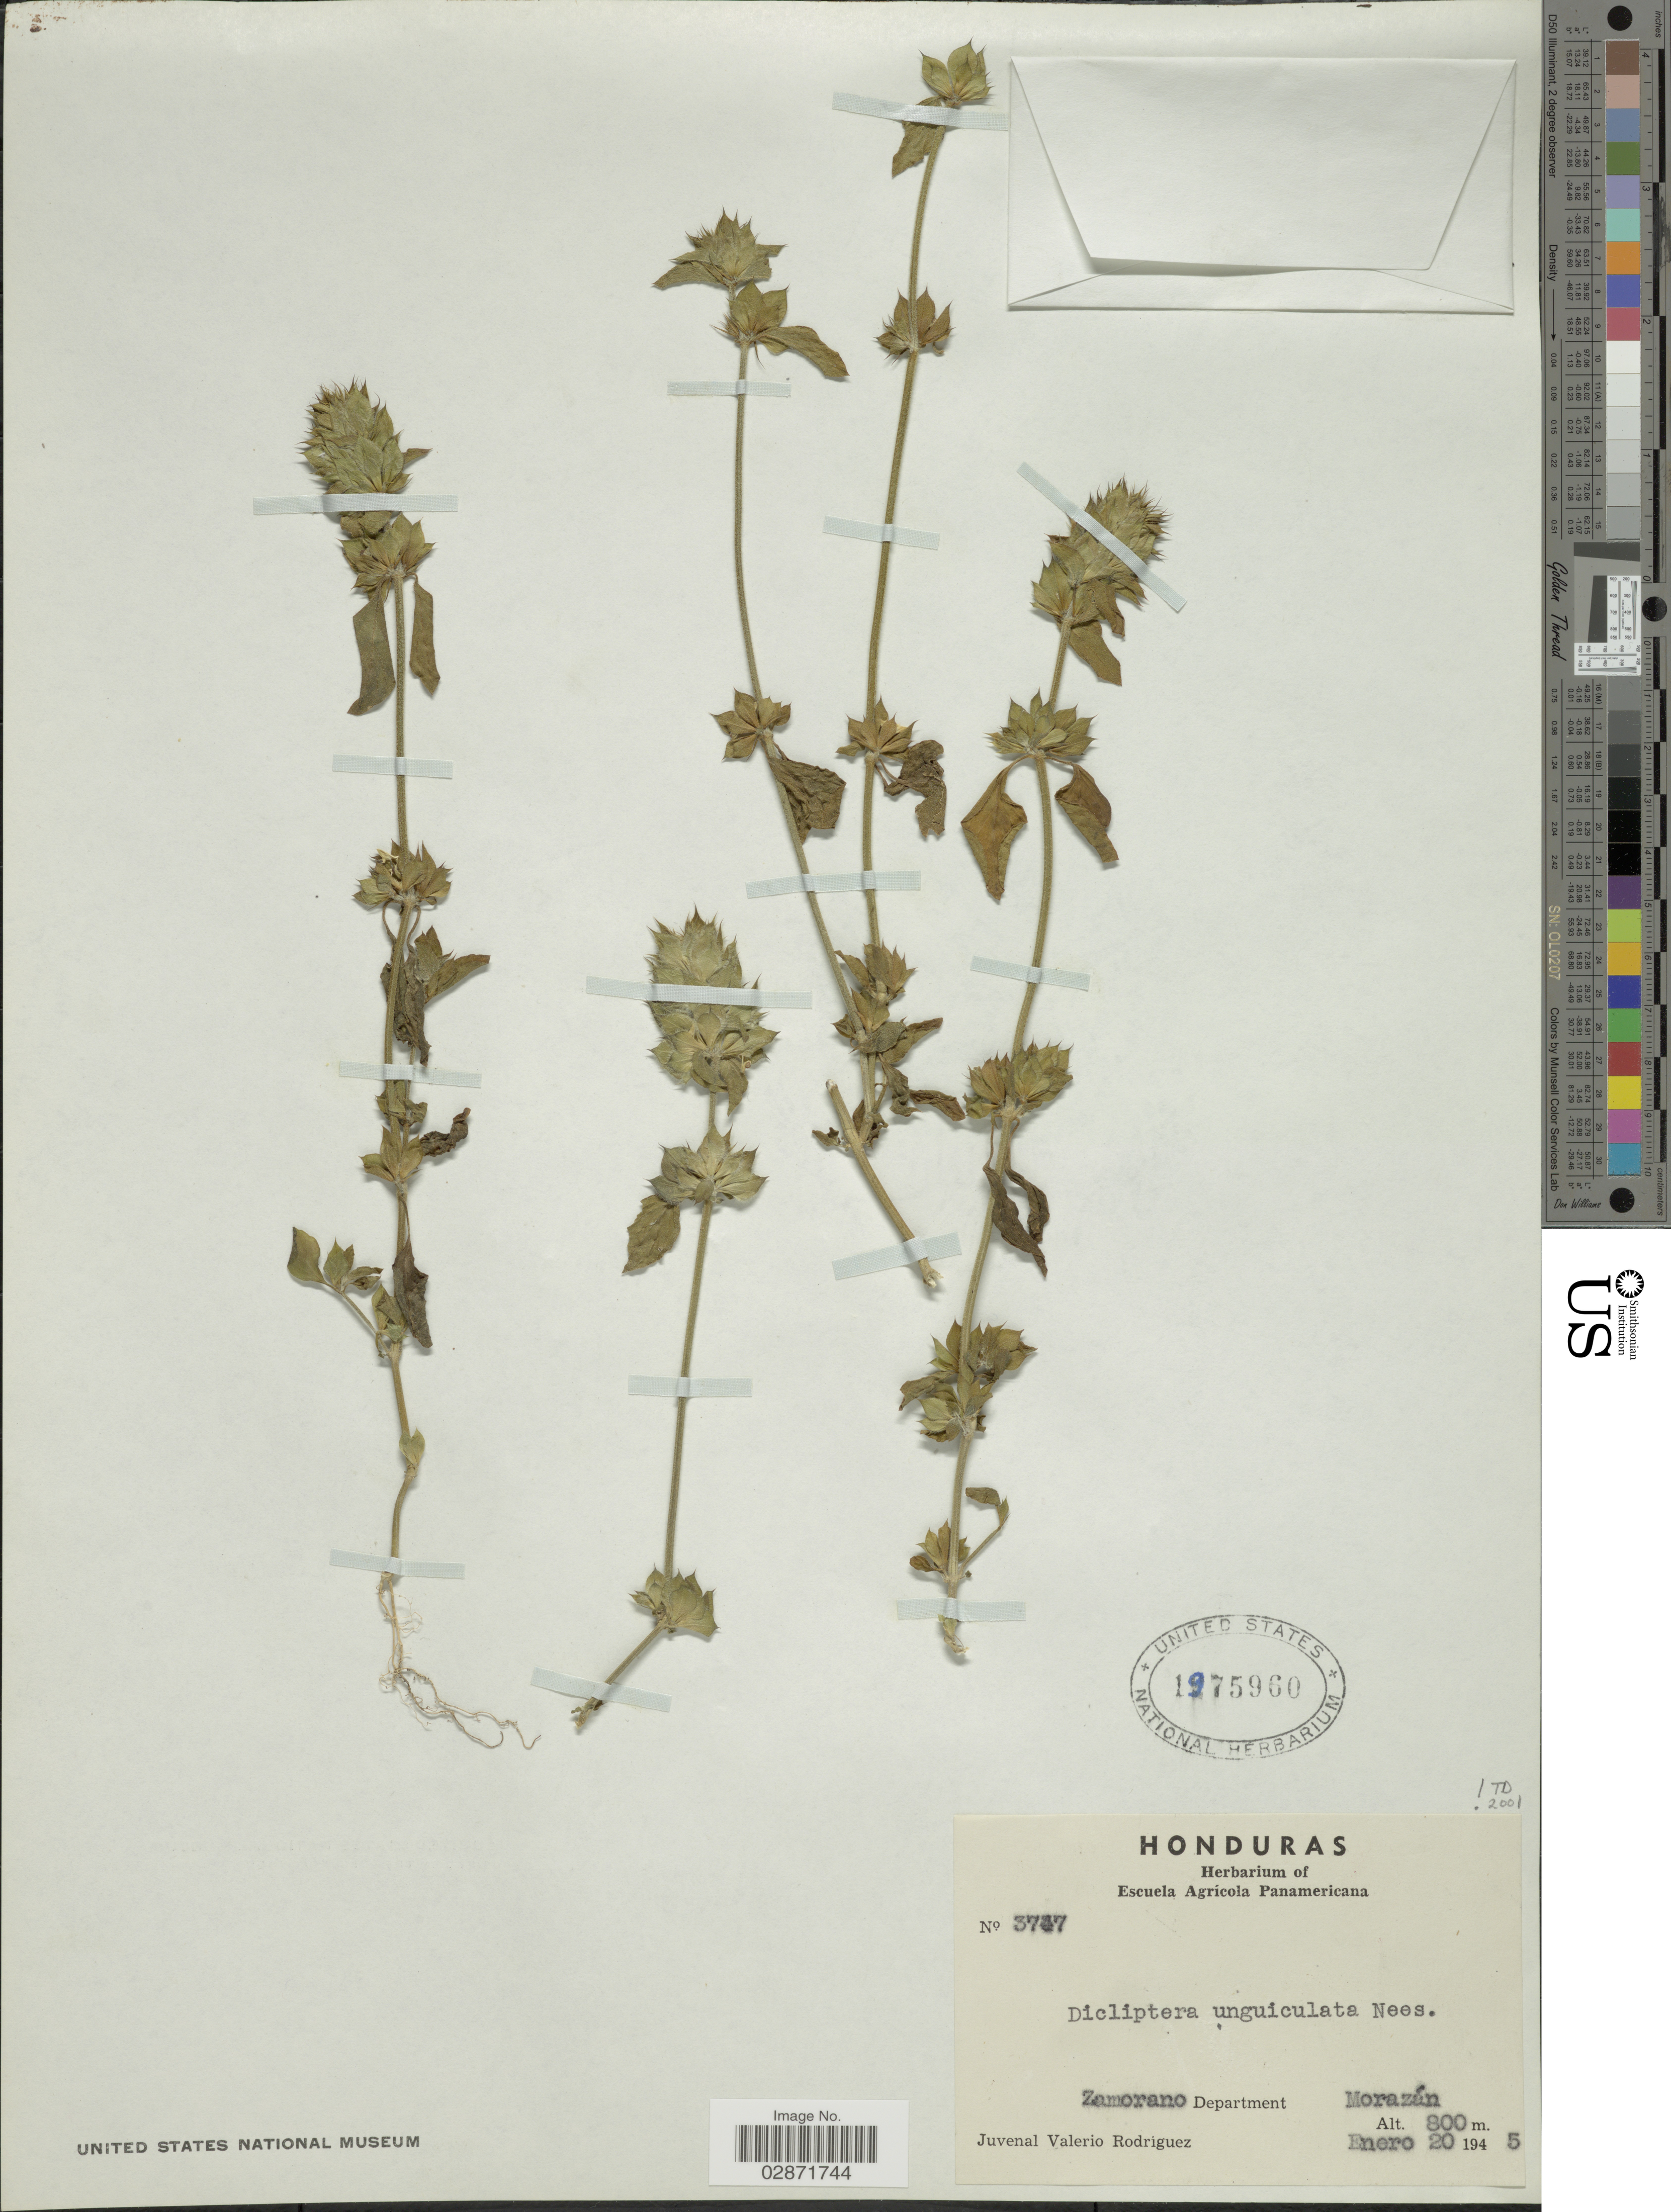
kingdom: Plantae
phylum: Tracheophyta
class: Magnoliopsida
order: Lamiales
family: Acanthaceae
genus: Dicliptera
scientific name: Dicliptera unguiculata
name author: Nees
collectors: J. Valerio R.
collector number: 3747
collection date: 1945-01-20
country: Honduras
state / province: Fco. Morazán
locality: Zamorano Department Morazán.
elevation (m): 800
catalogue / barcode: US 1975960